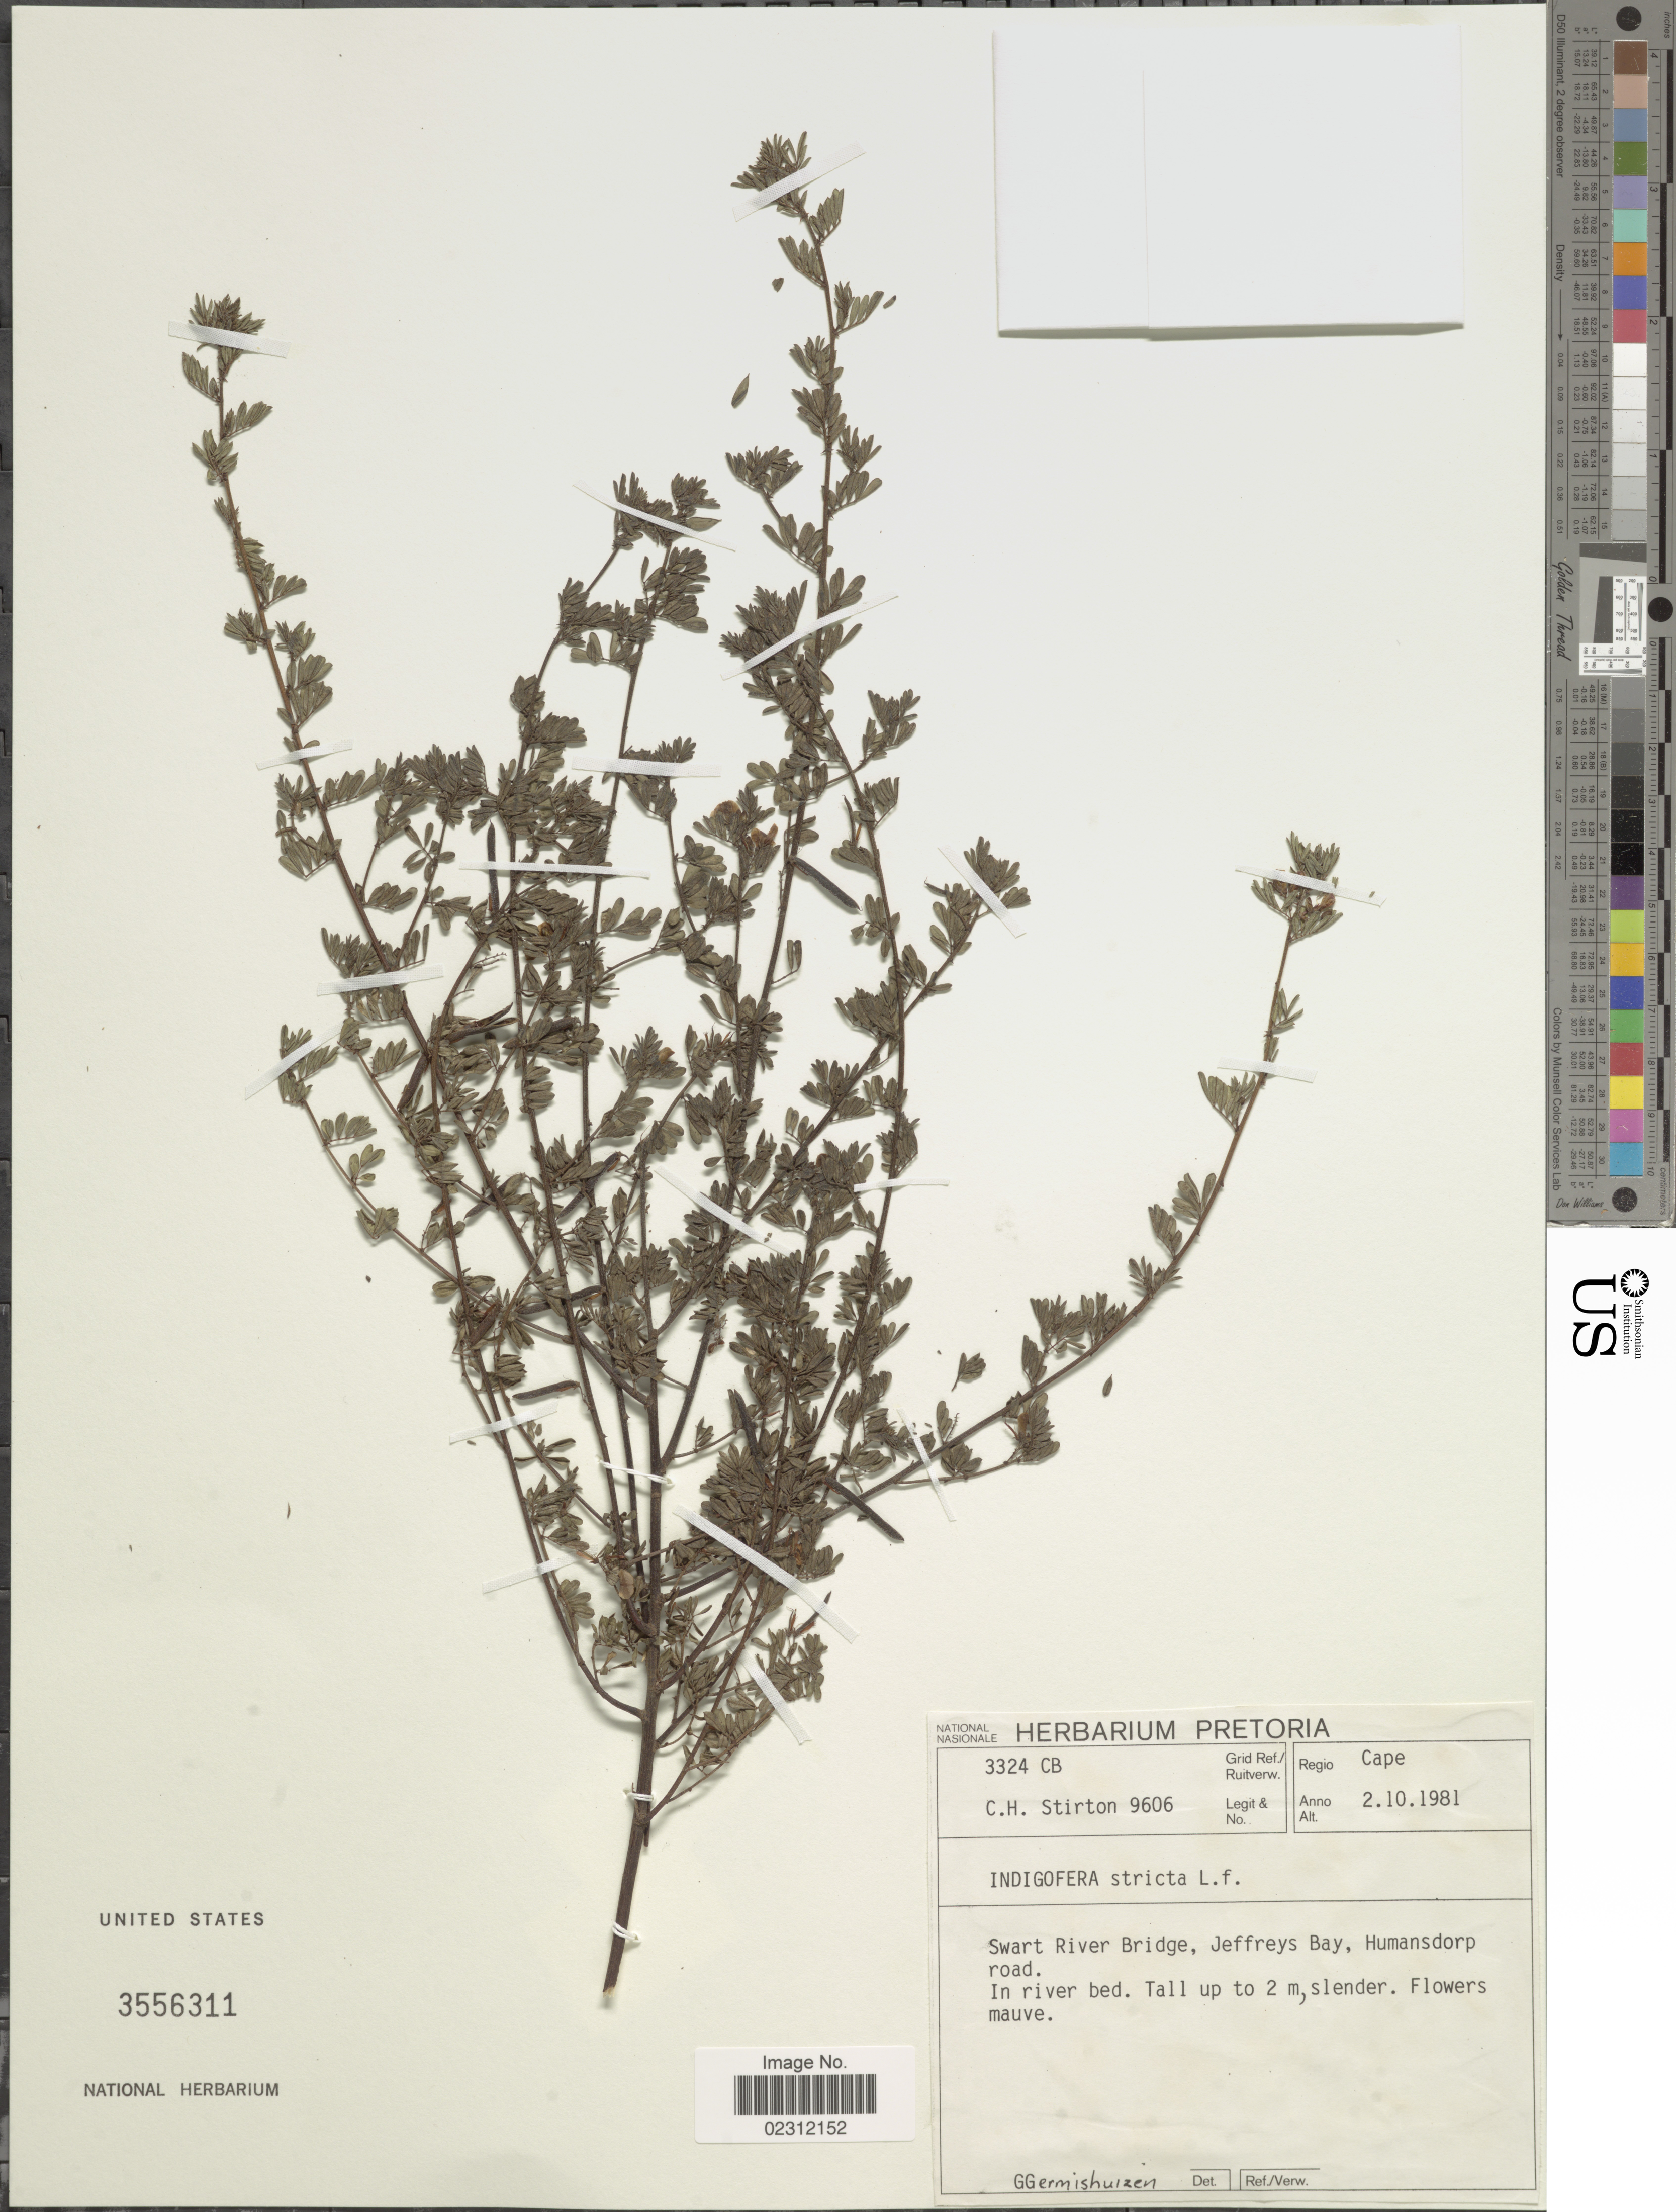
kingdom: Plantae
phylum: Tracheophyta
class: Magnoliopsida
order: Fabales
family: Fabaceae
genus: Indigofera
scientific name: Indigofera stricta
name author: L. f.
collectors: C. H. Stirton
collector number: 9606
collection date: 1981-10-02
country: South Africa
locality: Regio Cape, Swart River Bridge, Jeffreys Bay, Humansdorp road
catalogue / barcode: US 3556311